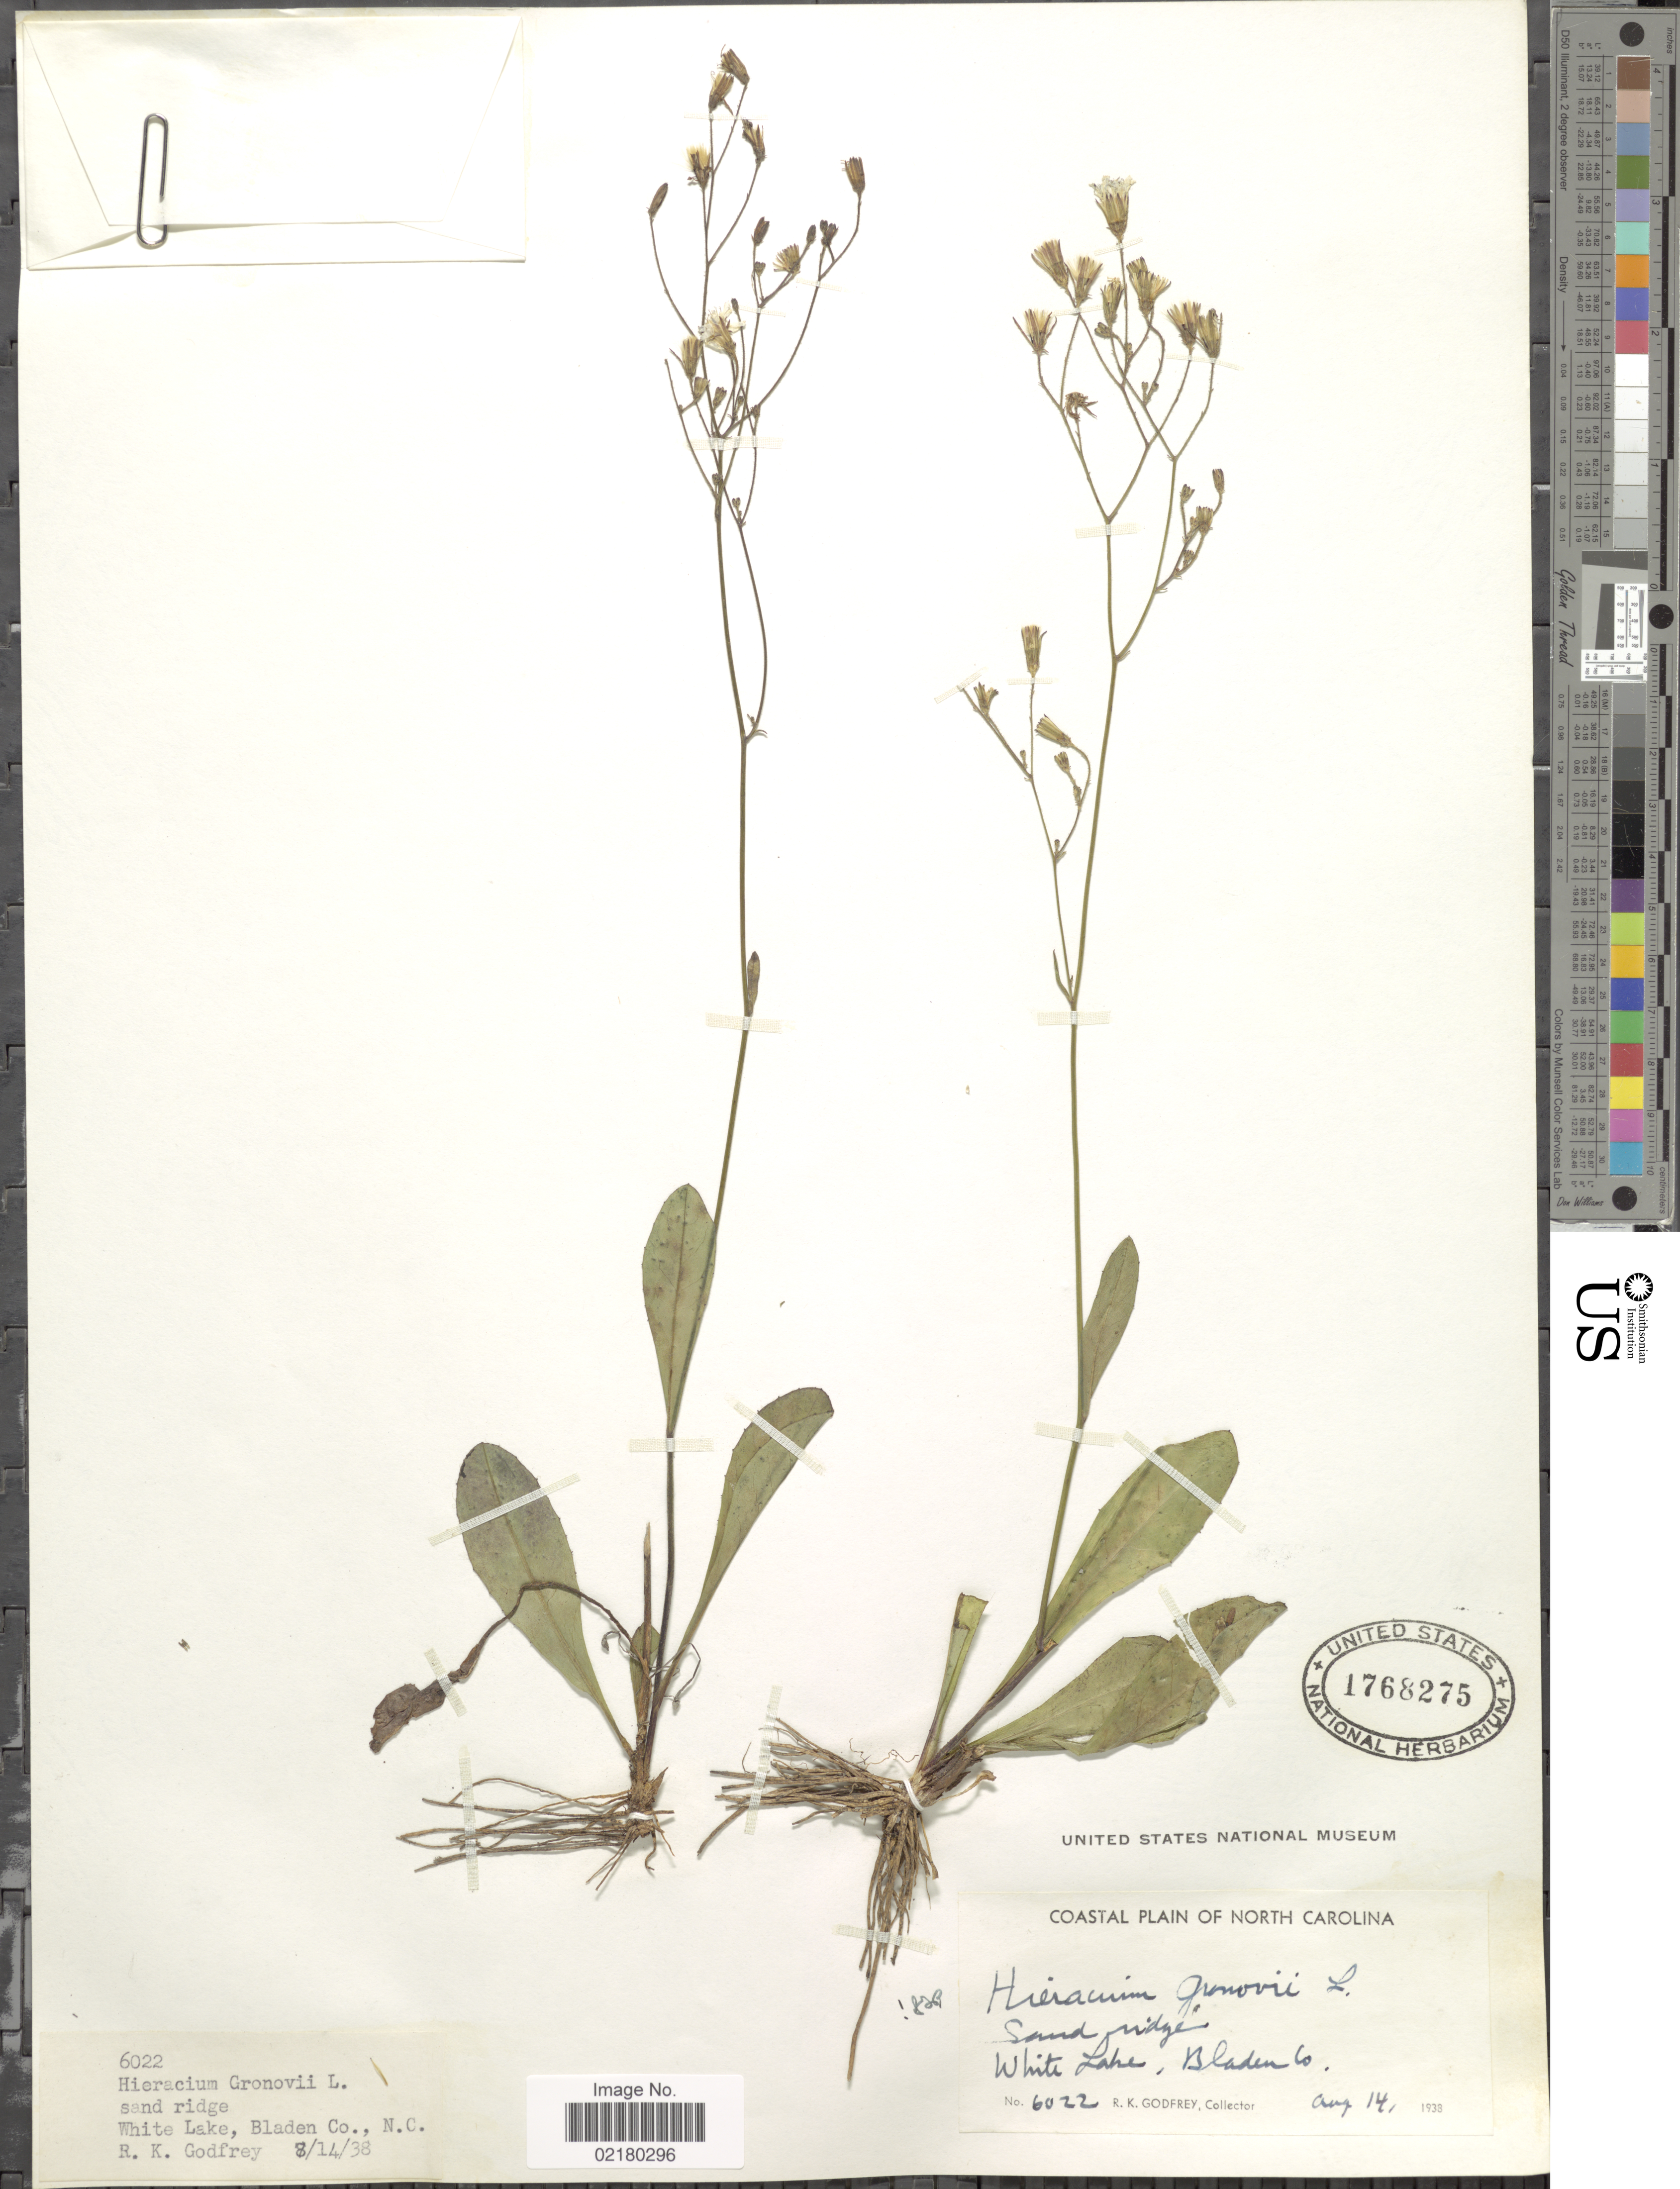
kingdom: Plantae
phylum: Tracheophyta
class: Magnoliopsida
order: Asterales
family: Asteraceae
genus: Hieracium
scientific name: Hieracium gronovii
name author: L.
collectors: R. K. Godfrey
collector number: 6022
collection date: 1938-08-14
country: United States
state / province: North Carolina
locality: Sand ridge, white Lake, Bladen Co.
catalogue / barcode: US 1768275